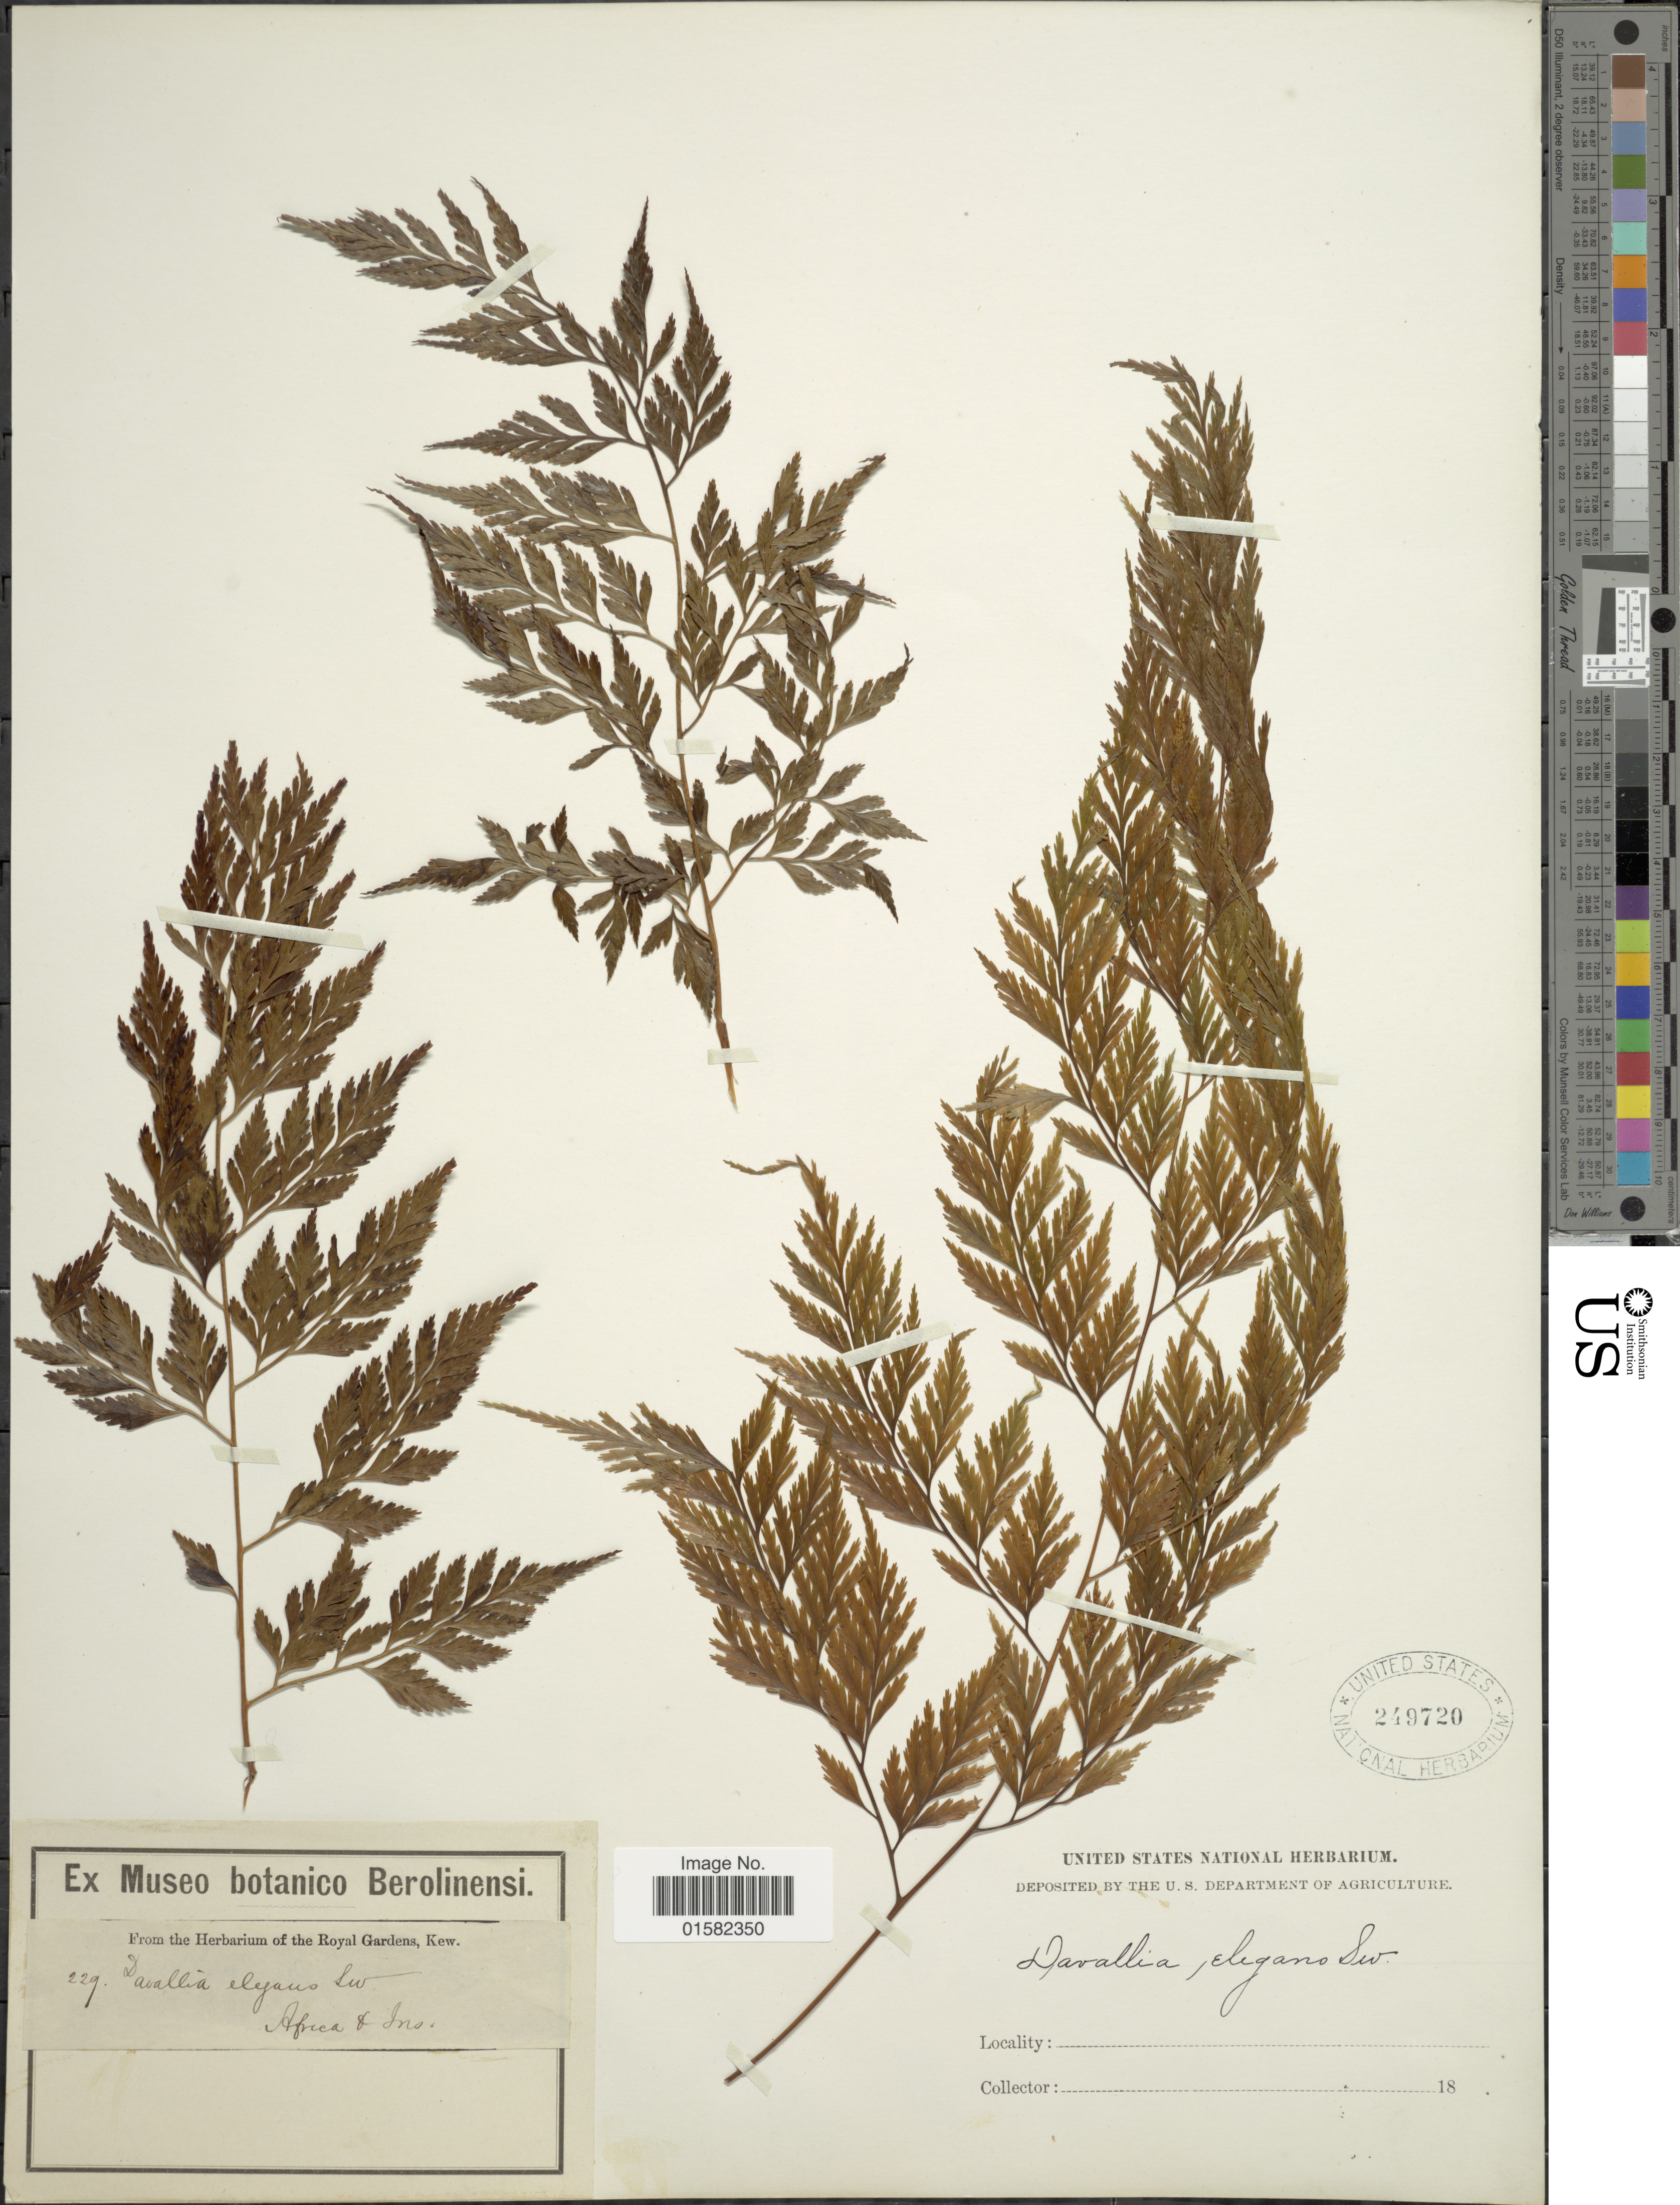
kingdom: Plantae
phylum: Tracheophyta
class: Polypodiopsida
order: Polypodiales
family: Davalliaceae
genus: Wibelia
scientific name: Wibelia denticulata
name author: (Burm. f.) M. Kato & Tsutsumi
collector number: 229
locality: Africa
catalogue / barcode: US 249720